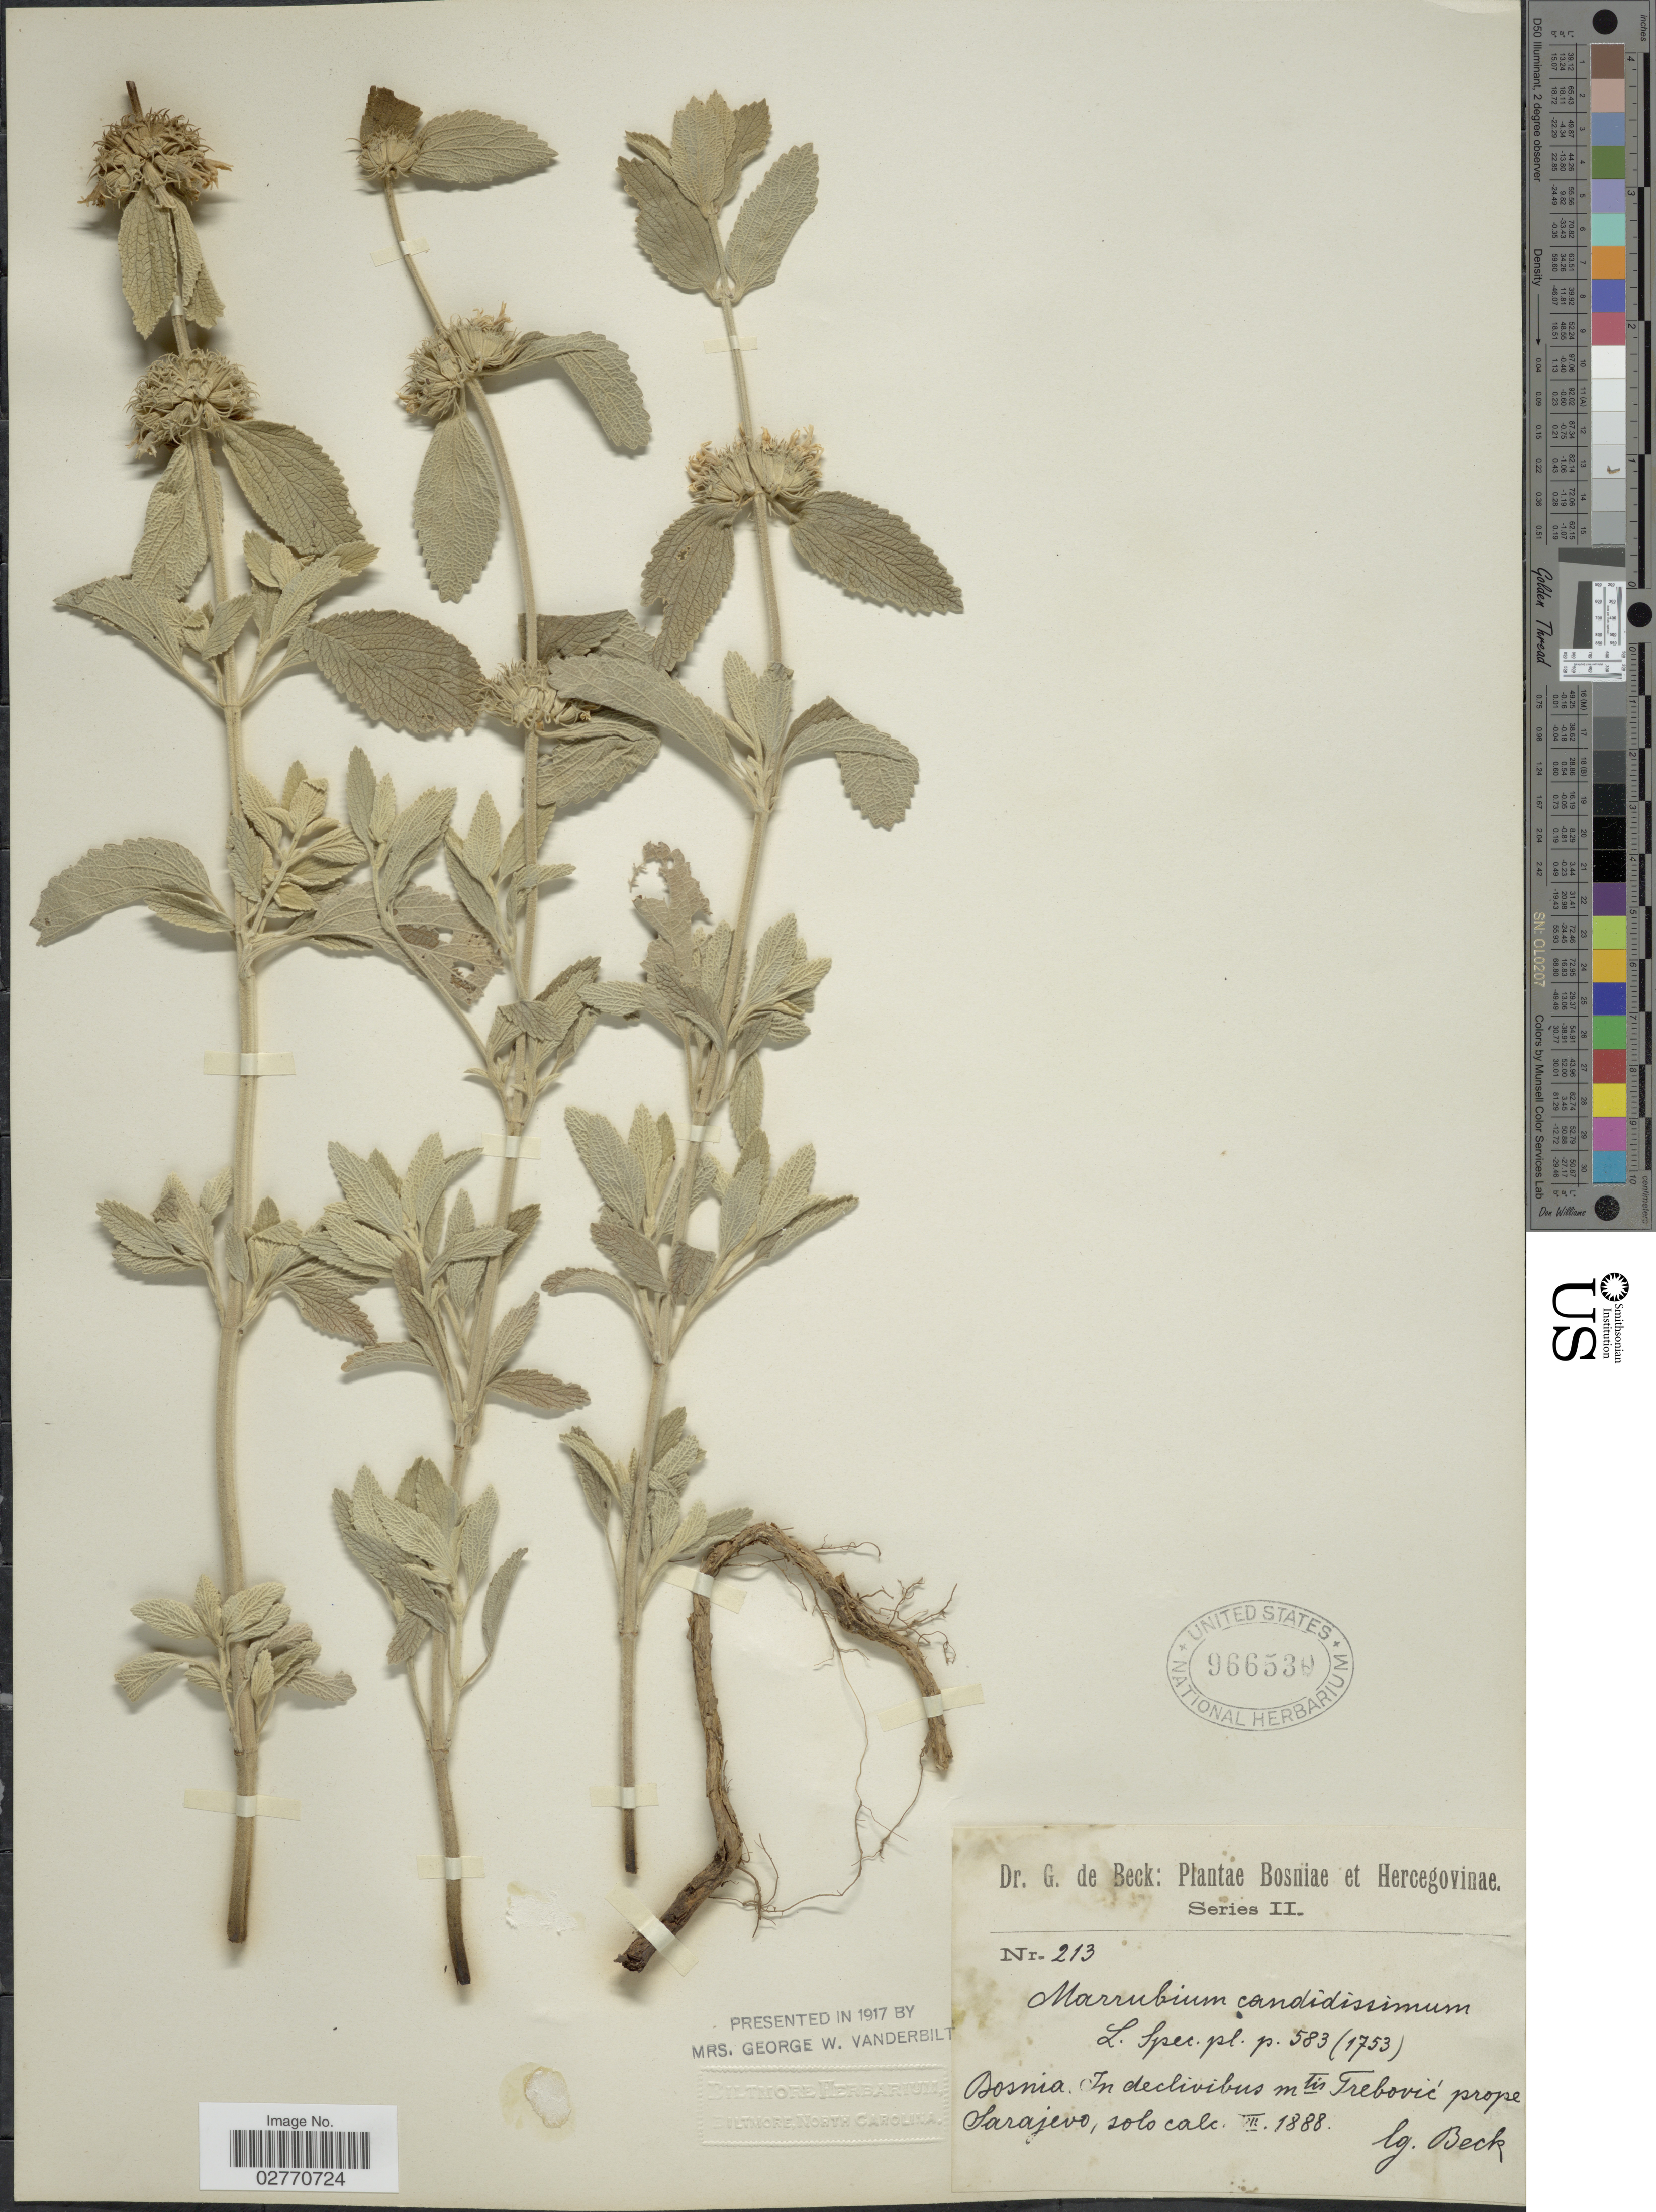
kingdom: Plantae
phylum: Tracheophyta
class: Magnoliopsida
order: Lamiales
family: Lamiaceae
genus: Marrubium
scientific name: Marrubium candidissimum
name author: L.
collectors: G. de Beck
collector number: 213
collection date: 1888-07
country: Bosnia and Herzegovina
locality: Bosnia, in declivibus mtis Trebovic prope Sarajevo.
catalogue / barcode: US 966530